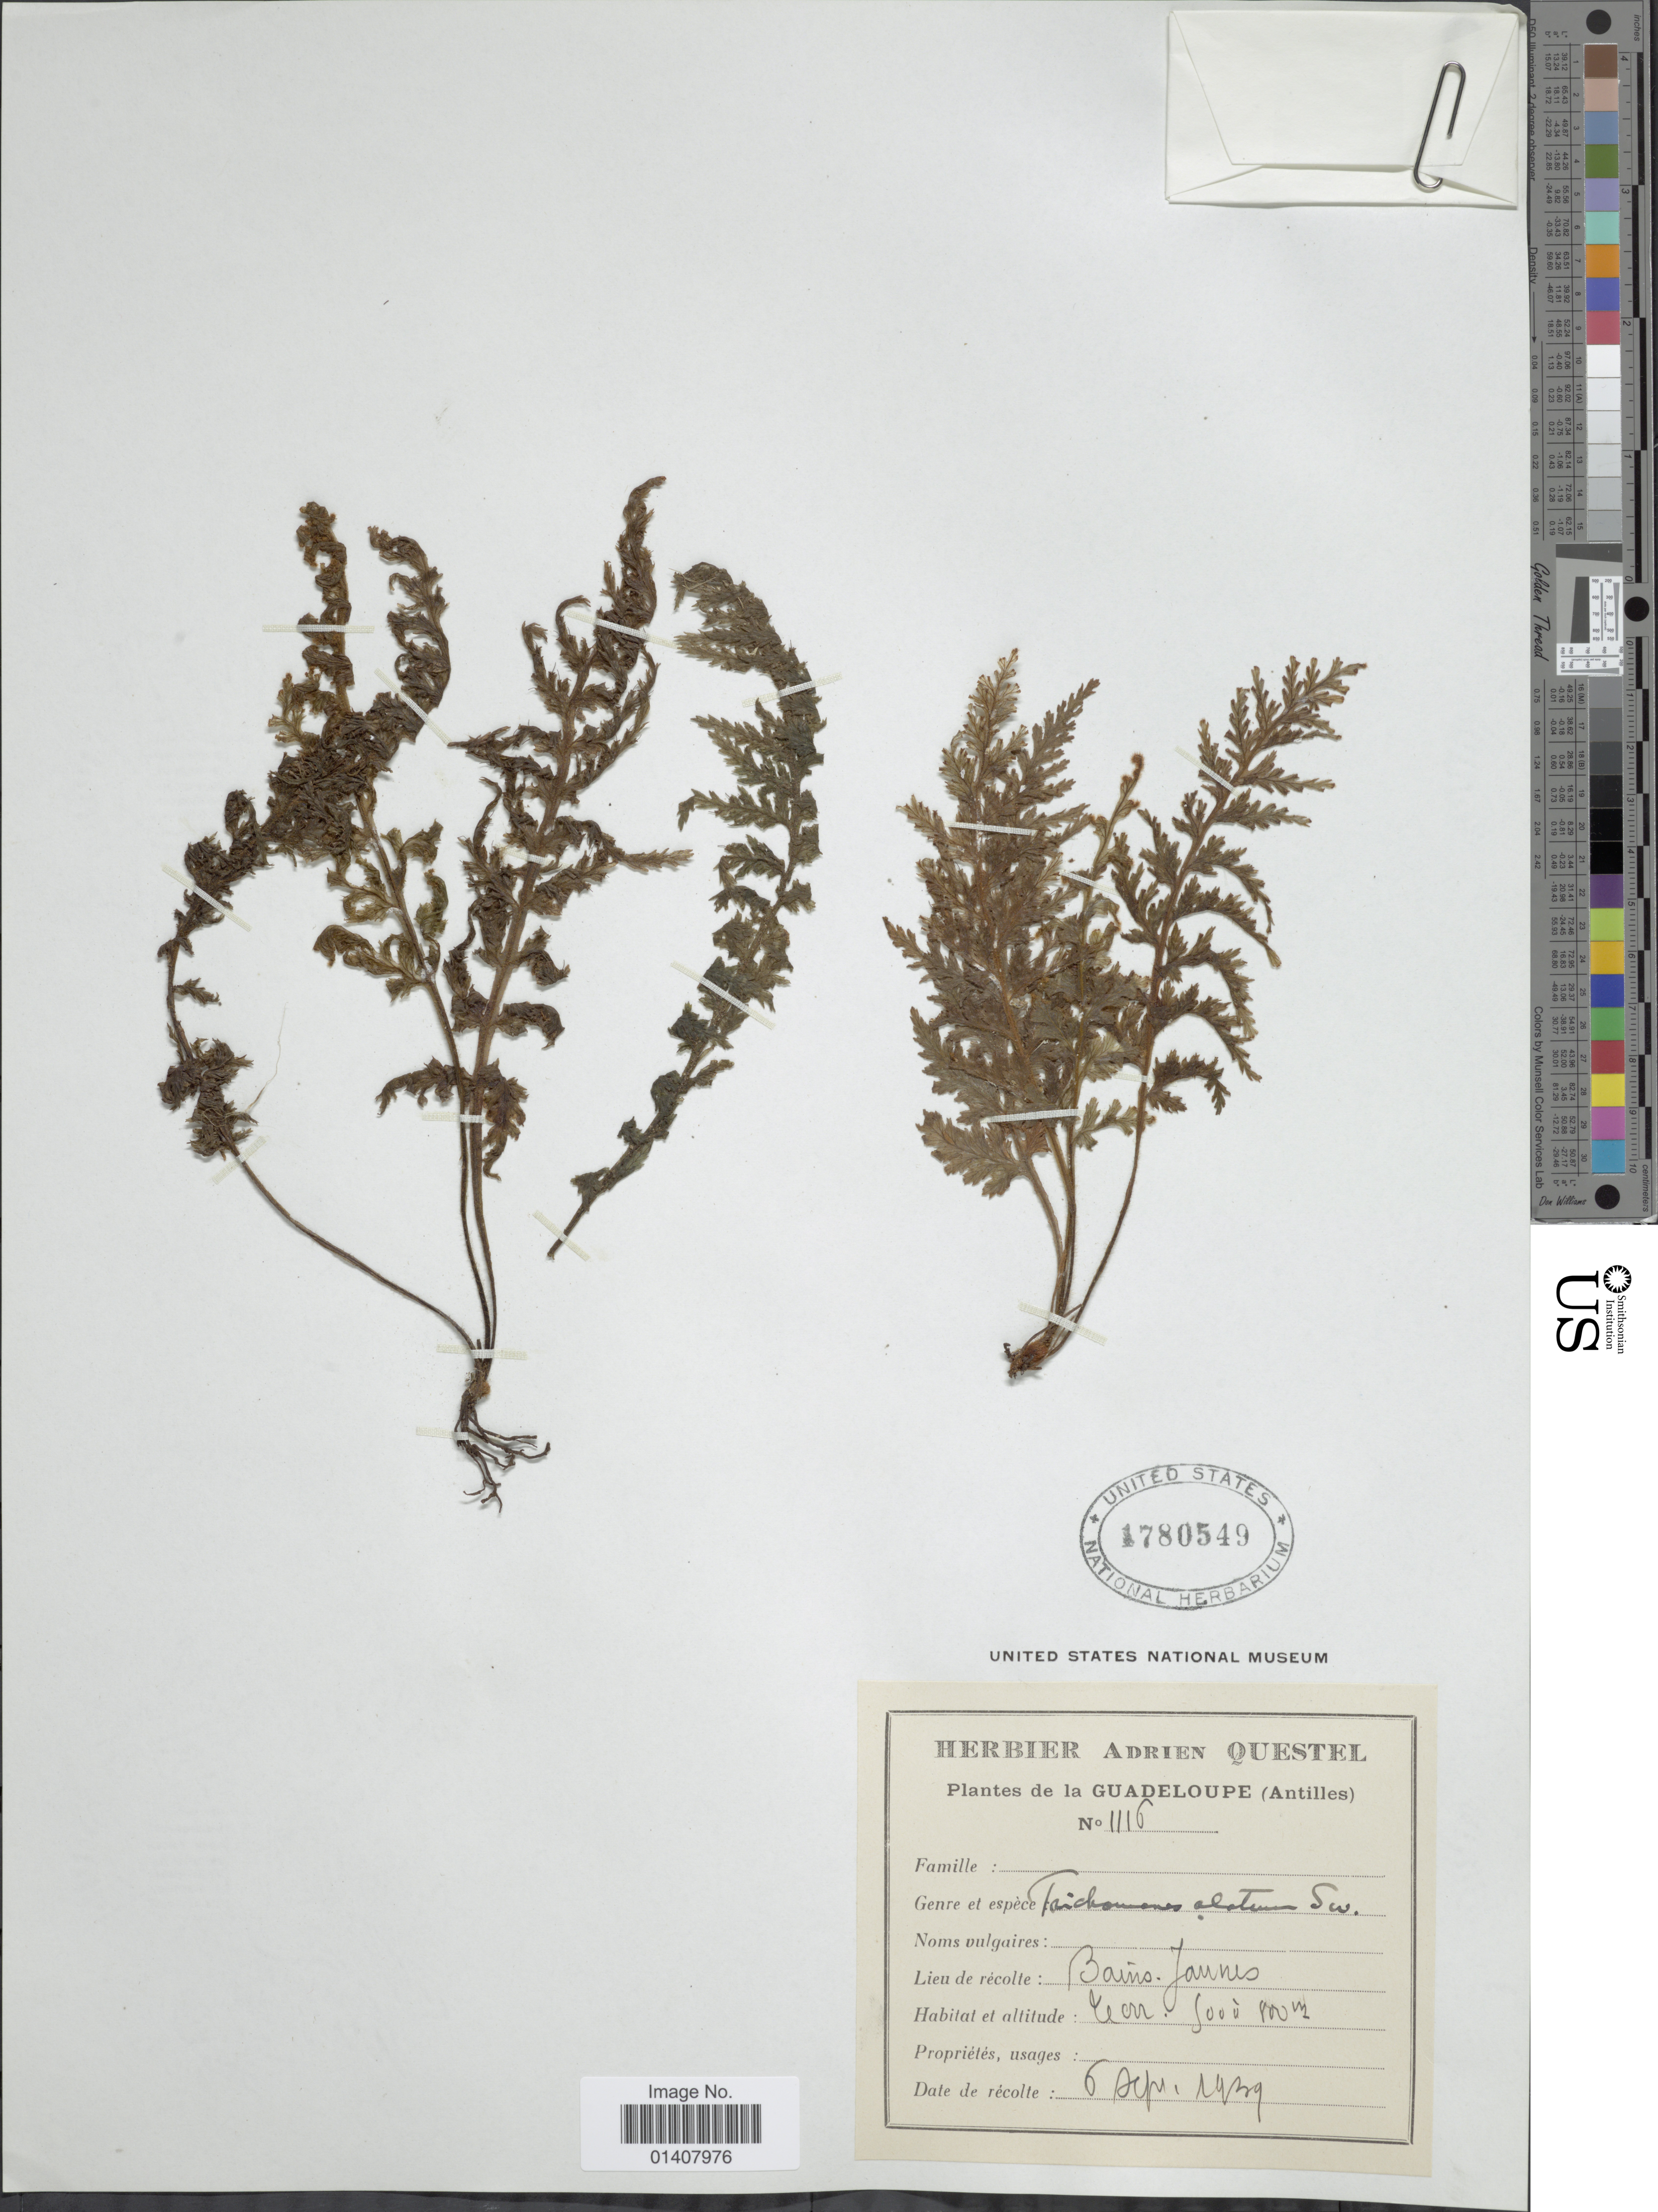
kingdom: Plantae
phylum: Tracheophyta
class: Polypodiopsida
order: Hymenophyllales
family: Hymenophyllaceae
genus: Trichomanes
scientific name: Trichomanes alatum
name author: Sw.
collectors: ex herb. A. Questal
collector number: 1116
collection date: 1939-09-06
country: Guadeloupe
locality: Guadeloupe(Antilles), Bains Jannes)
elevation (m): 800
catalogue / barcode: US 1780549